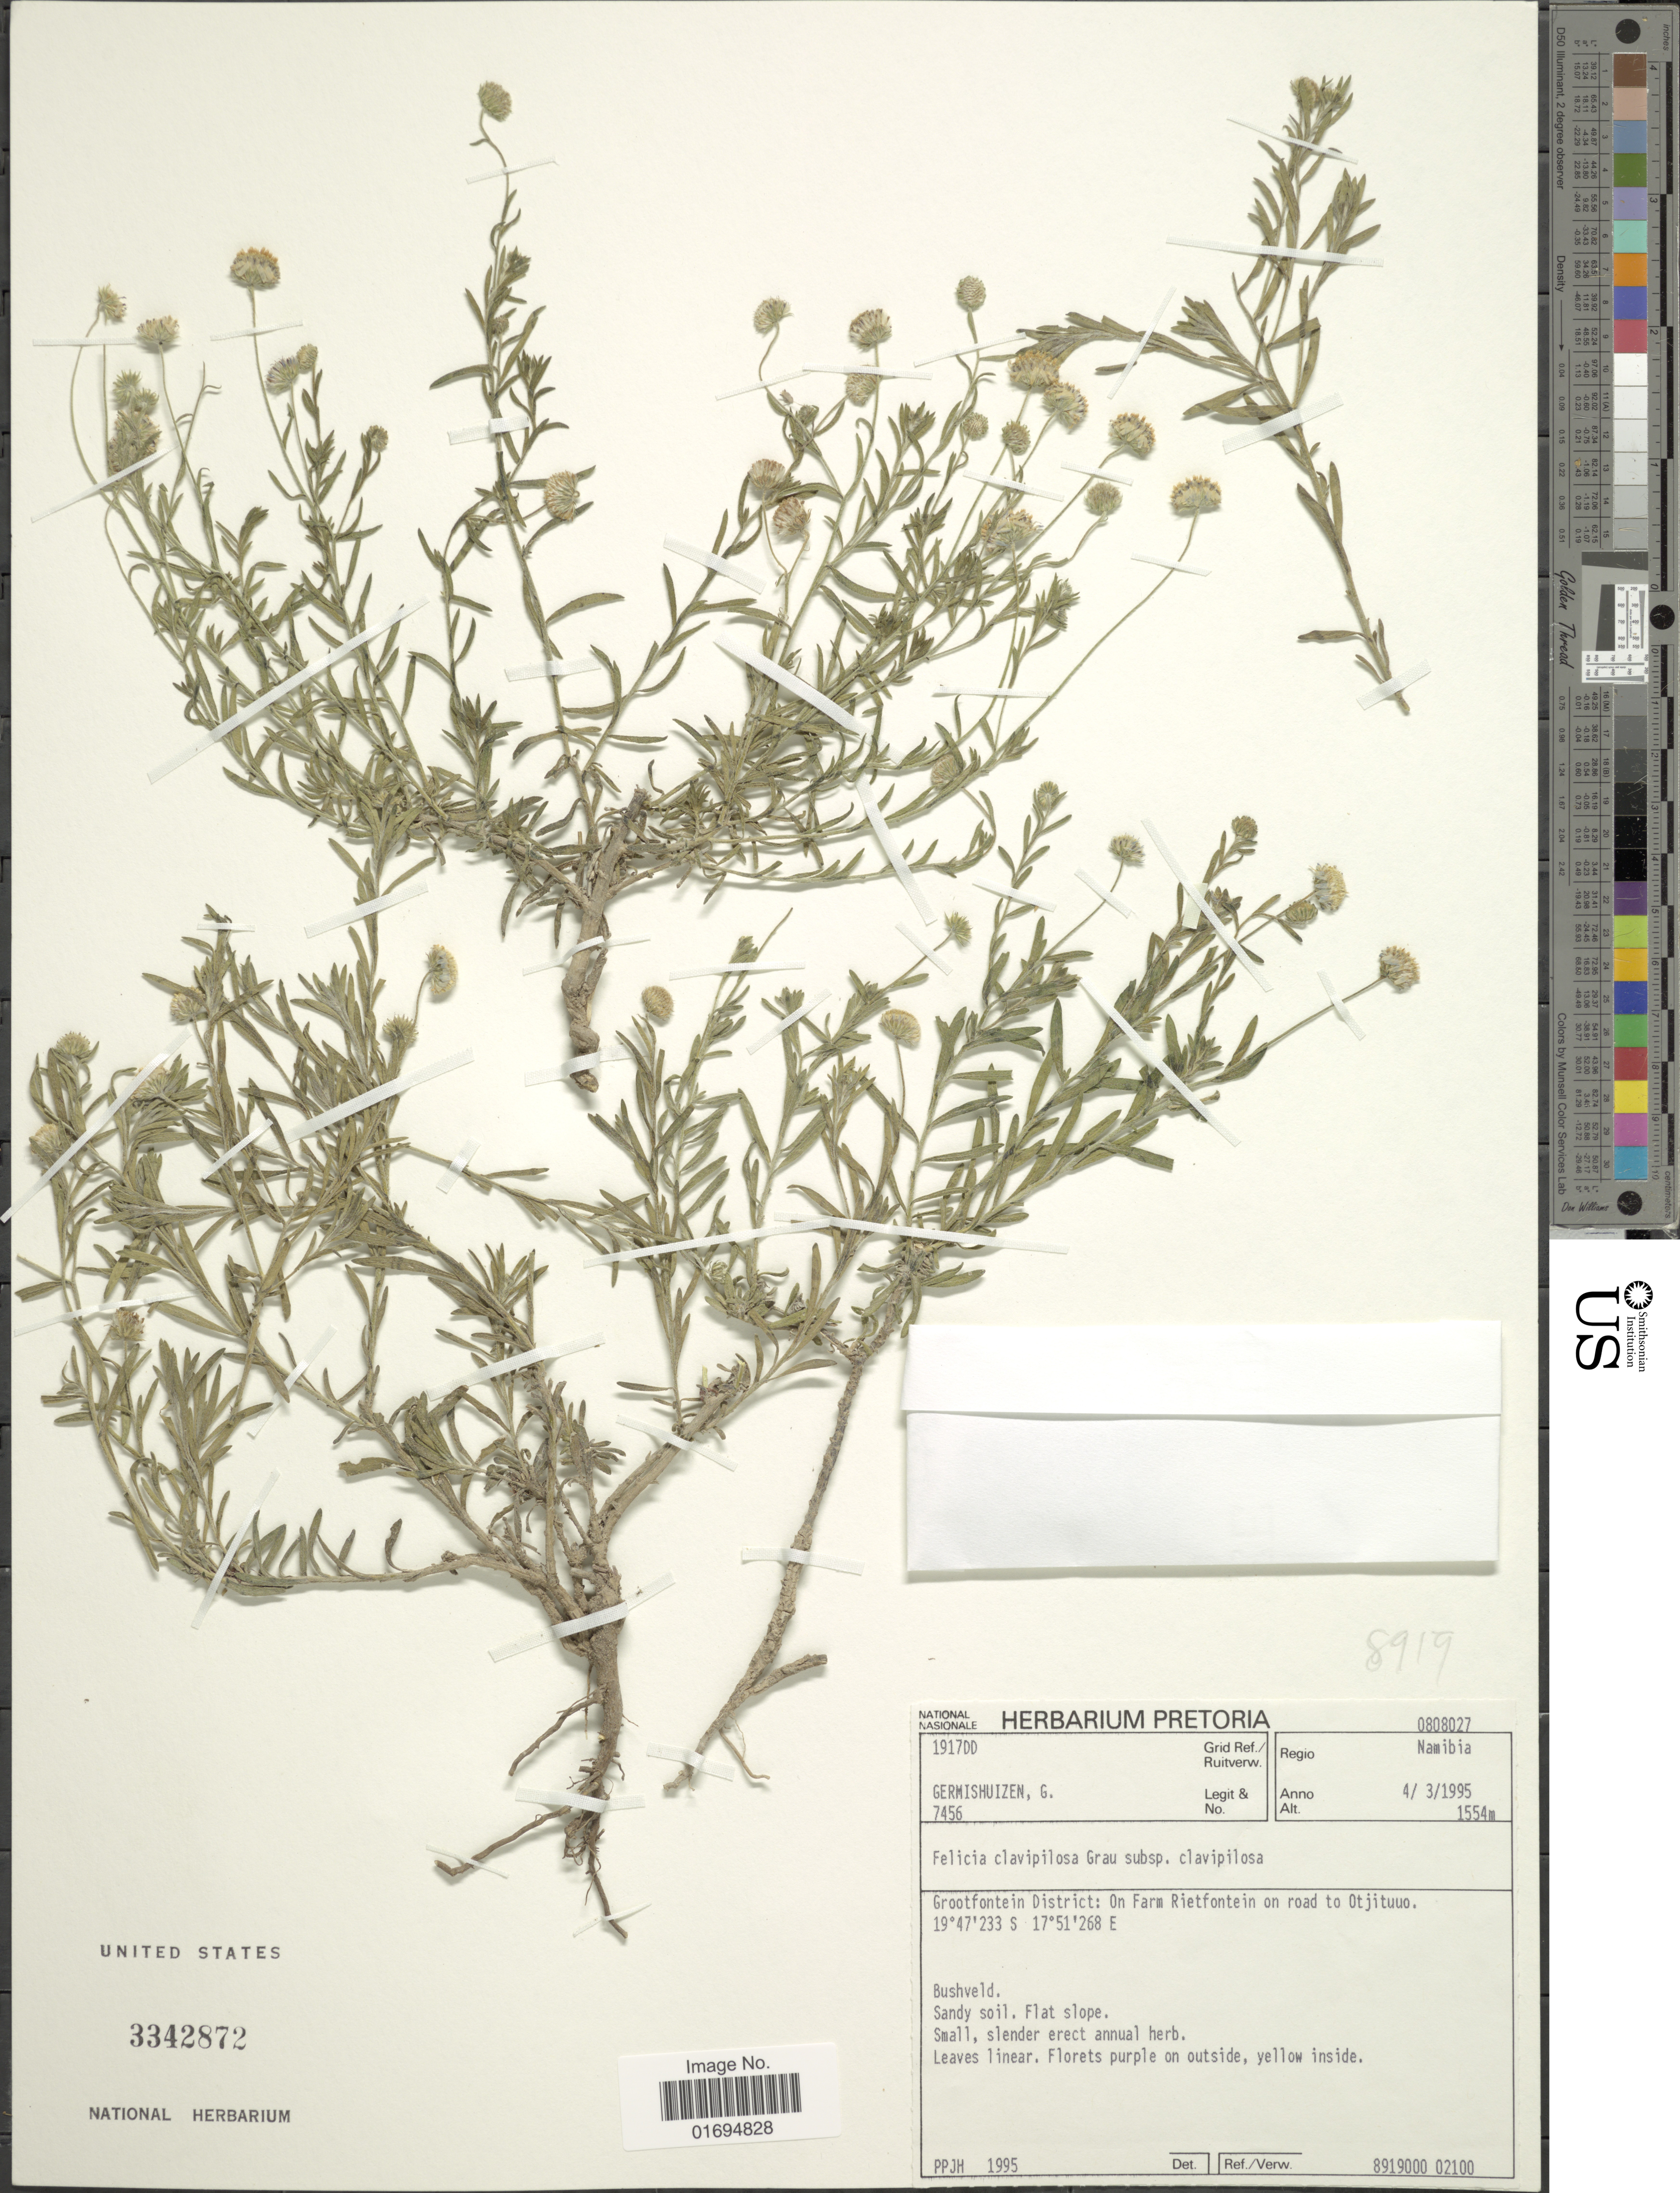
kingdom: Plantae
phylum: Tracheophyta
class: Magnoliopsida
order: Asterales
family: Asteraceae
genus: Felicia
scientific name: Felicia clavipilosa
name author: Grau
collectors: G. Germishuizen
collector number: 7456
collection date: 1995-03-04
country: Namibia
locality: Grootfontein District: On farm Rietfontein on road to Otjituuo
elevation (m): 1554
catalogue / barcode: US 3342872